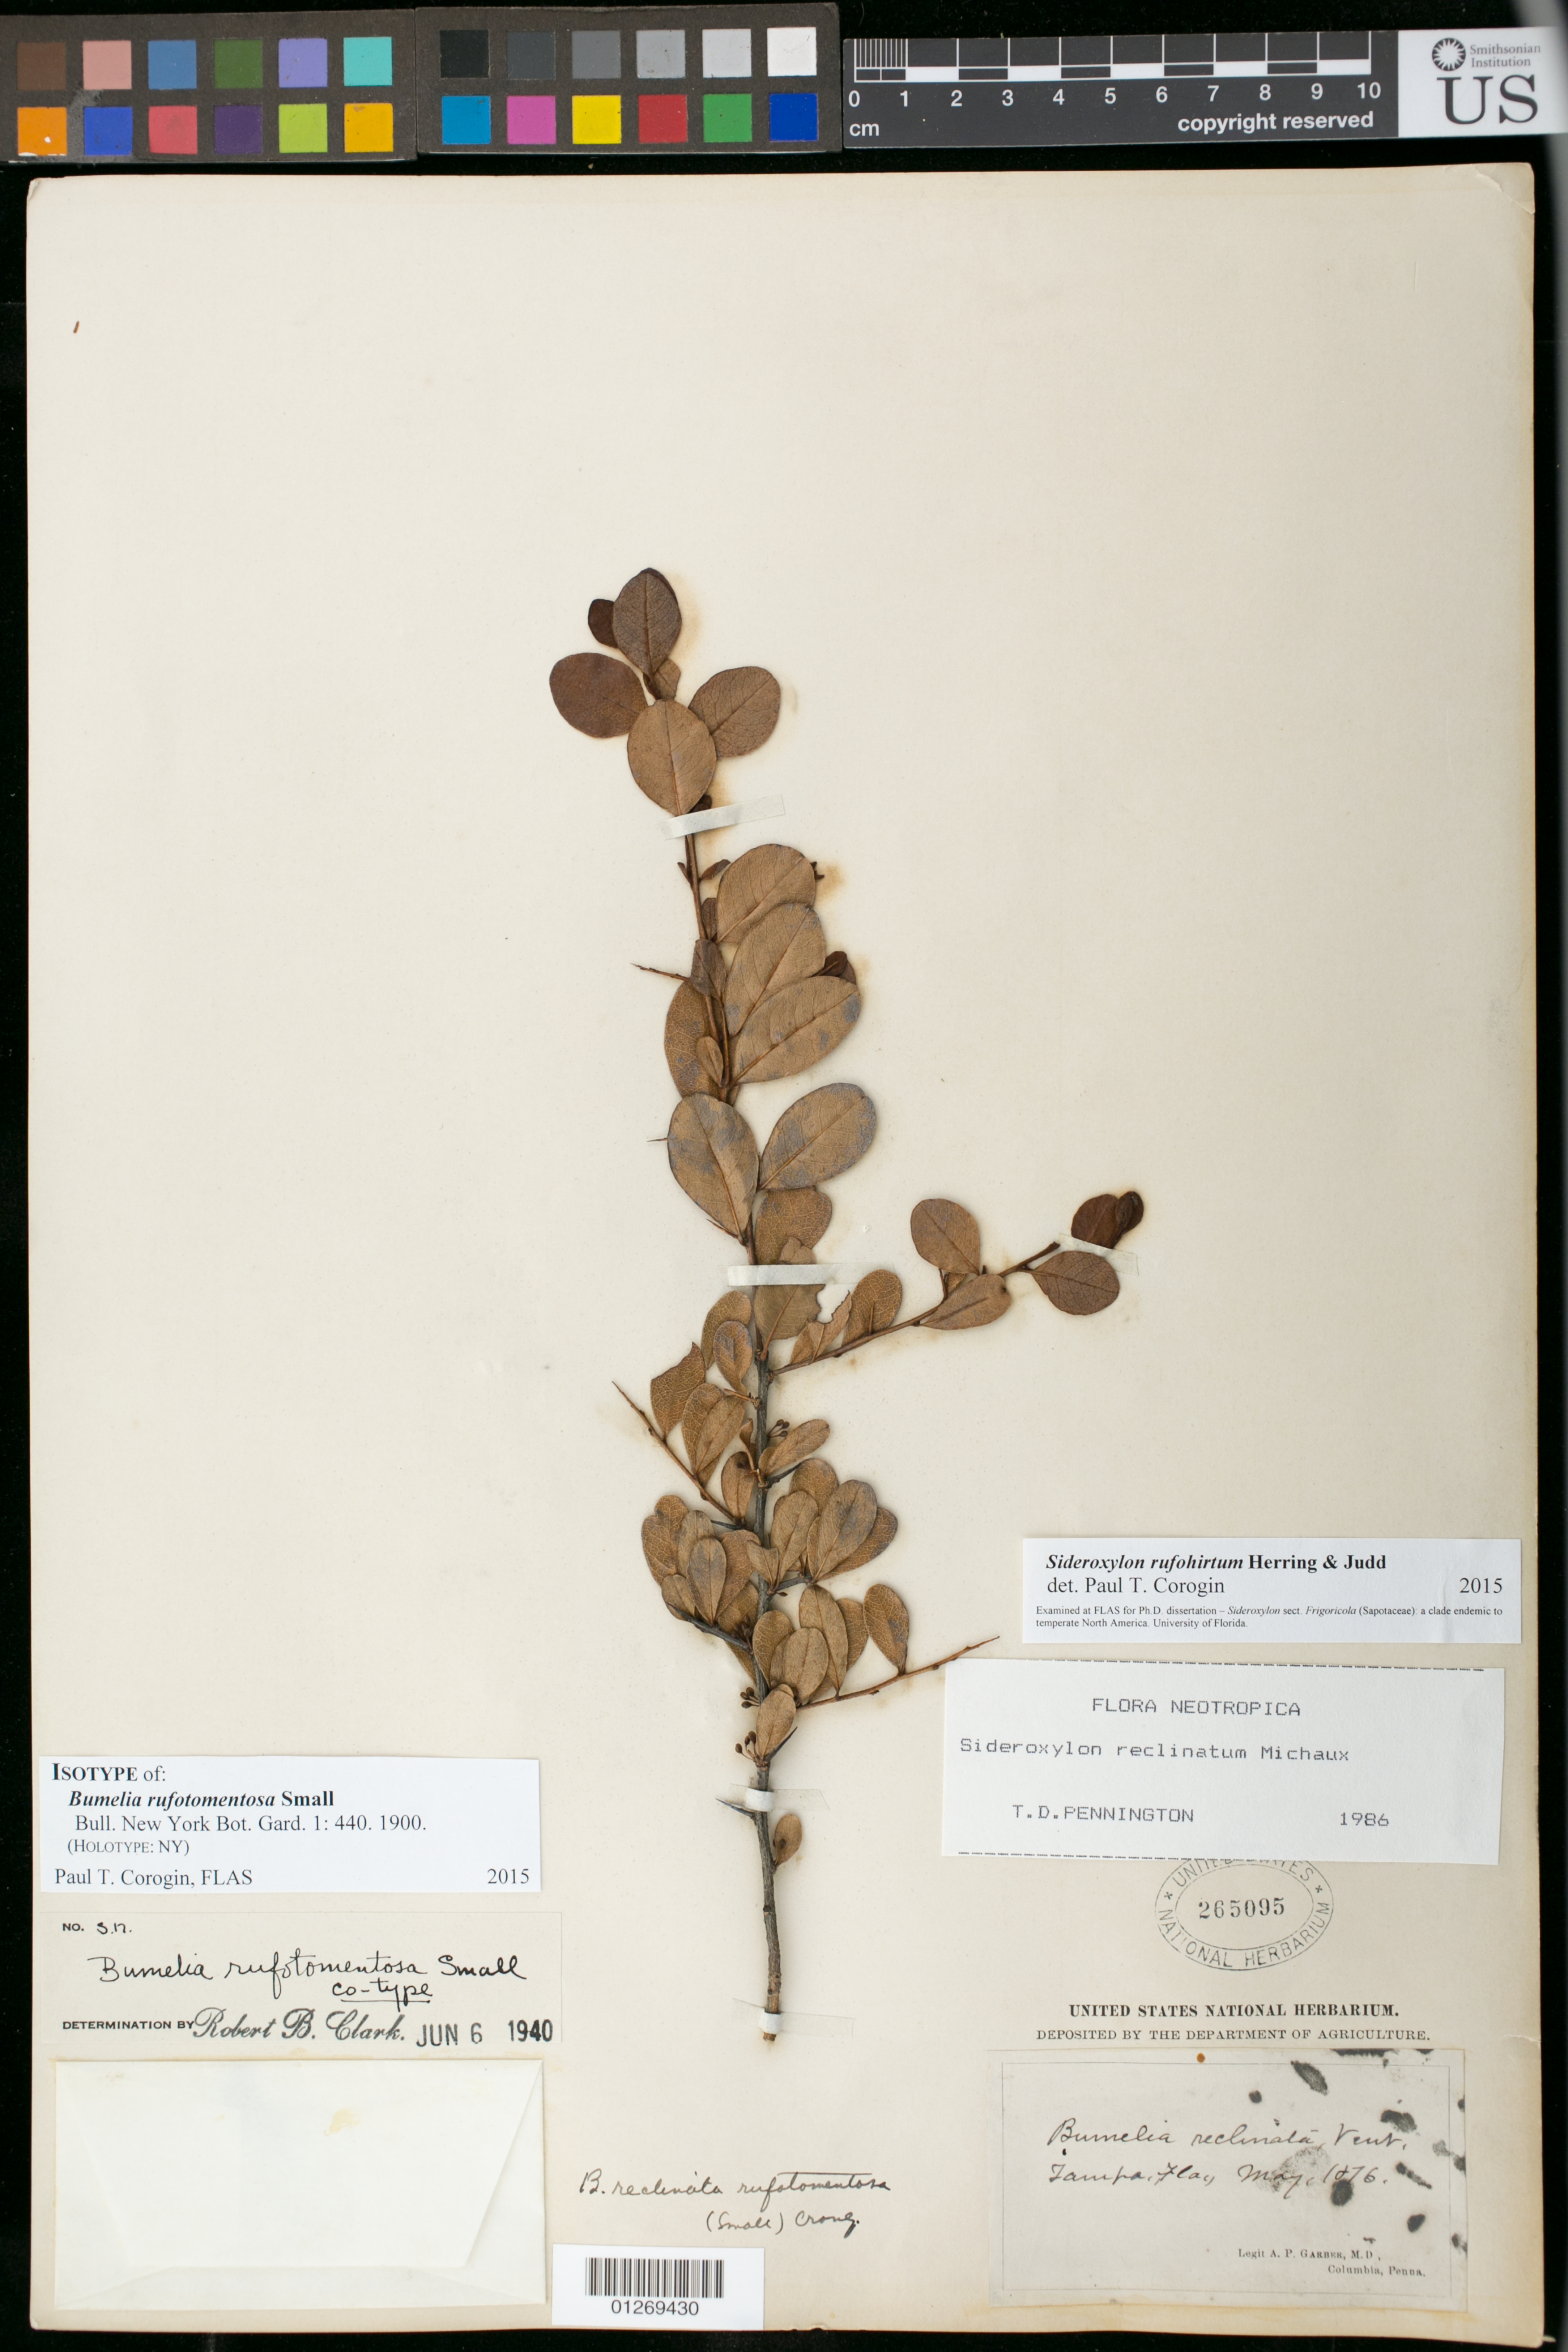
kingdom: Plantae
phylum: Tracheophyta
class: Magnoliopsida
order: Ericales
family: Sapotaceae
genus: Bumelia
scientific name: Bumelia rufotomentosa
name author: Small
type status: Isotype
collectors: A. P. Garber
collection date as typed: May 1876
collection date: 1876-05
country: United States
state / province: Florida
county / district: Hillsborough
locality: Tampa.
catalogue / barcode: US 265095